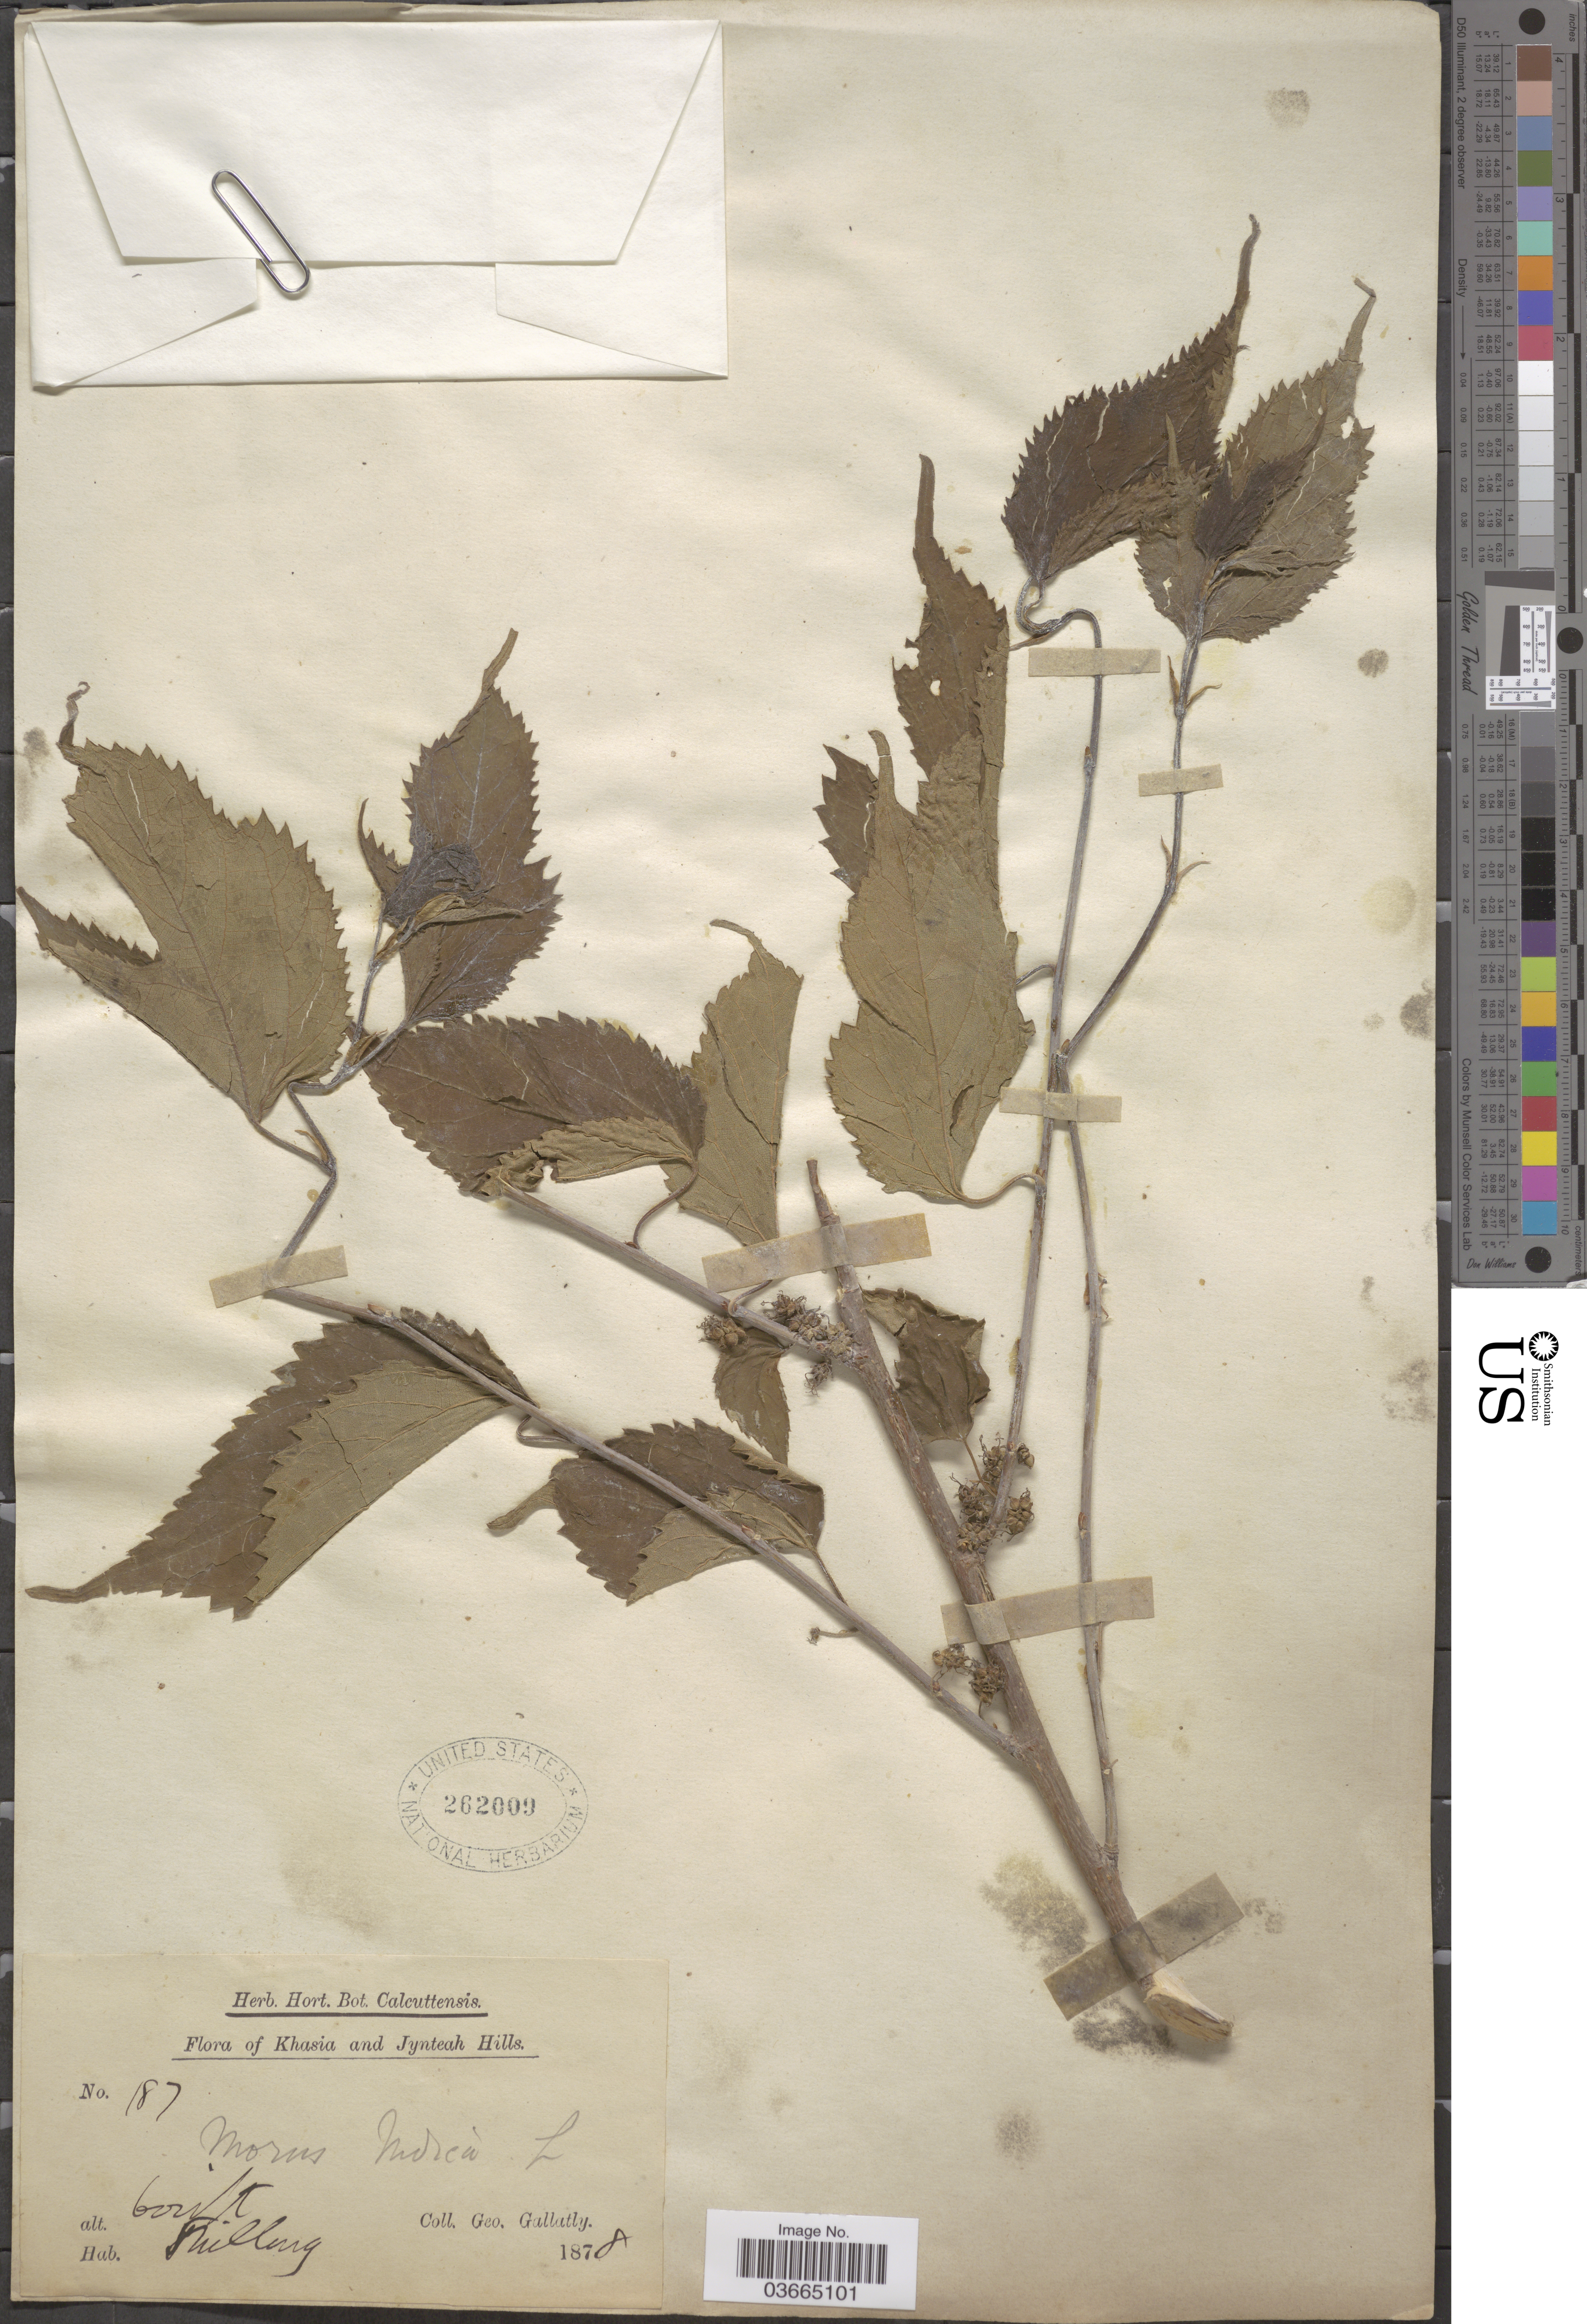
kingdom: Plantae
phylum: Tracheophyta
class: Magnoliopsida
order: Rosales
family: Moraceae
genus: Morus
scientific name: Morus indica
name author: L.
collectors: G. Gallatly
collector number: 187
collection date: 1878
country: India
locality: Khasia and Jynteah hills. Frulburg*.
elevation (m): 1829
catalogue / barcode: US 262009